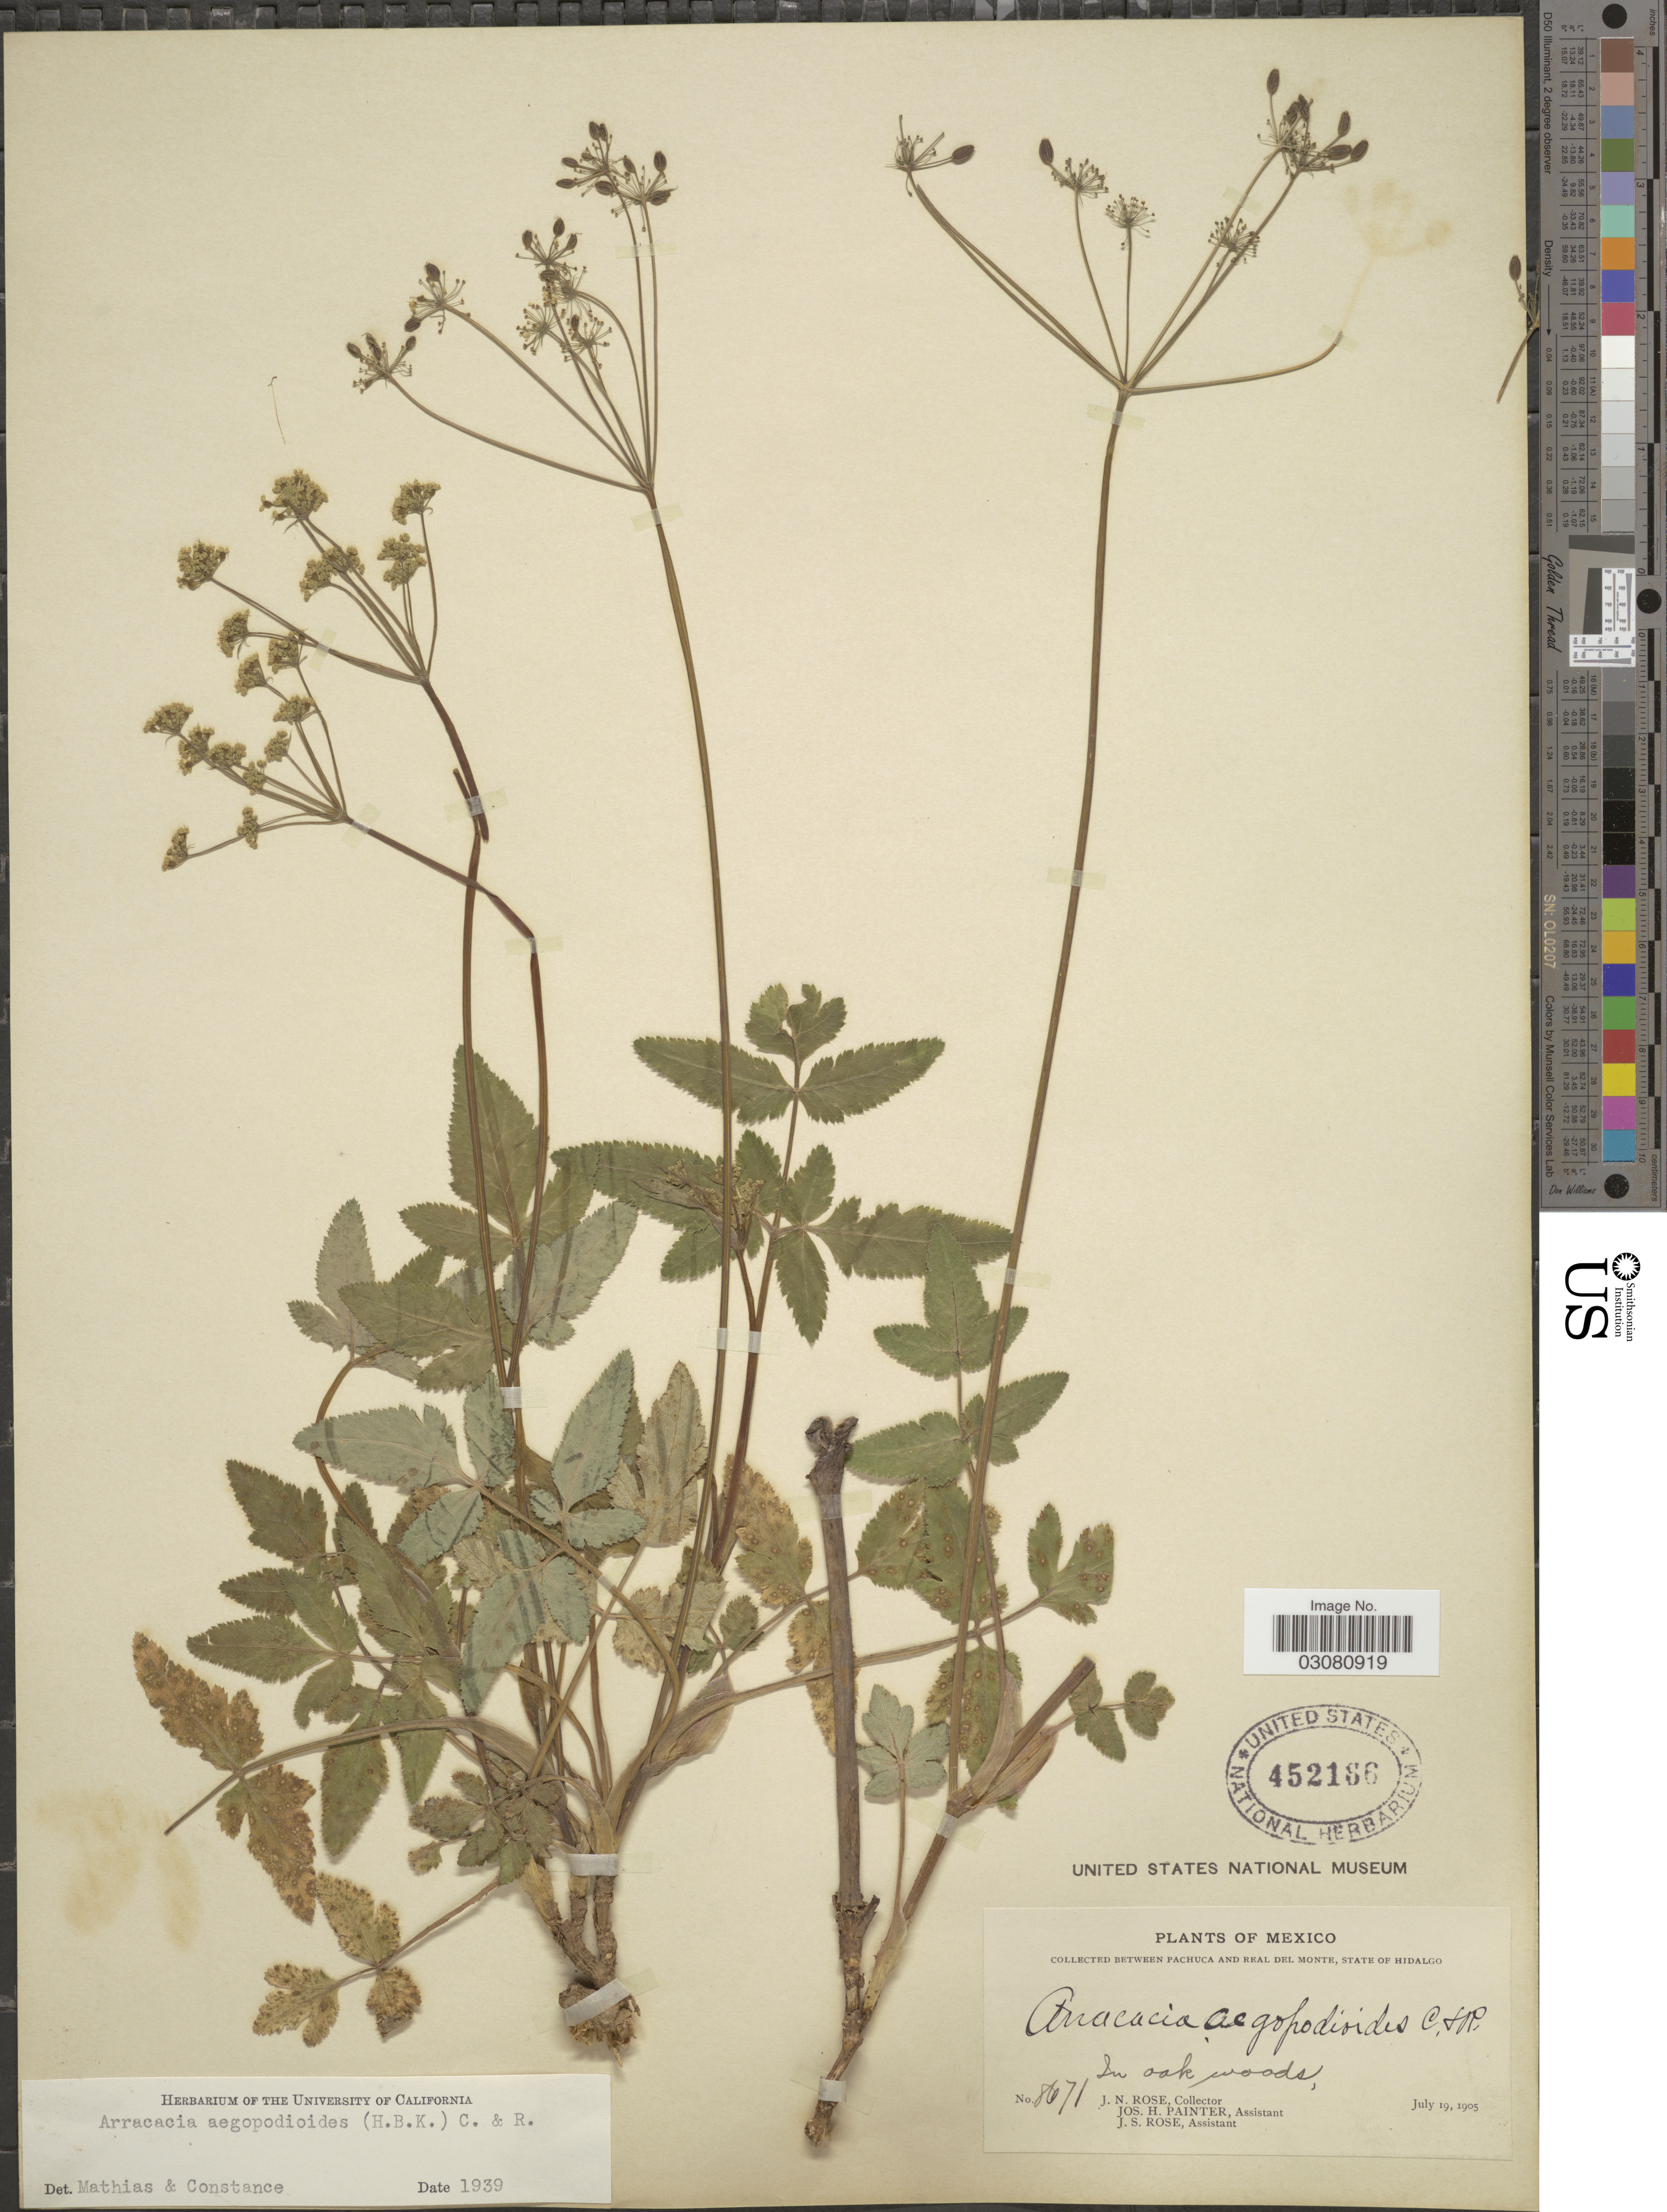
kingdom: Plantae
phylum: Tracheophyta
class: Magnoliopsida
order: Apiales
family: Apiaceae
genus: Arracacia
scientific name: Arracacia aegopodioides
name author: (Kunth) J.M. Coult. & Rose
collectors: J. N. Rose, J. H. Painter & J. S. Rose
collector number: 8671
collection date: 1905-07-19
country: Mexico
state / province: Hidalgo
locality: Between Pachuca and Real del Monte.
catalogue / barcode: US 452166